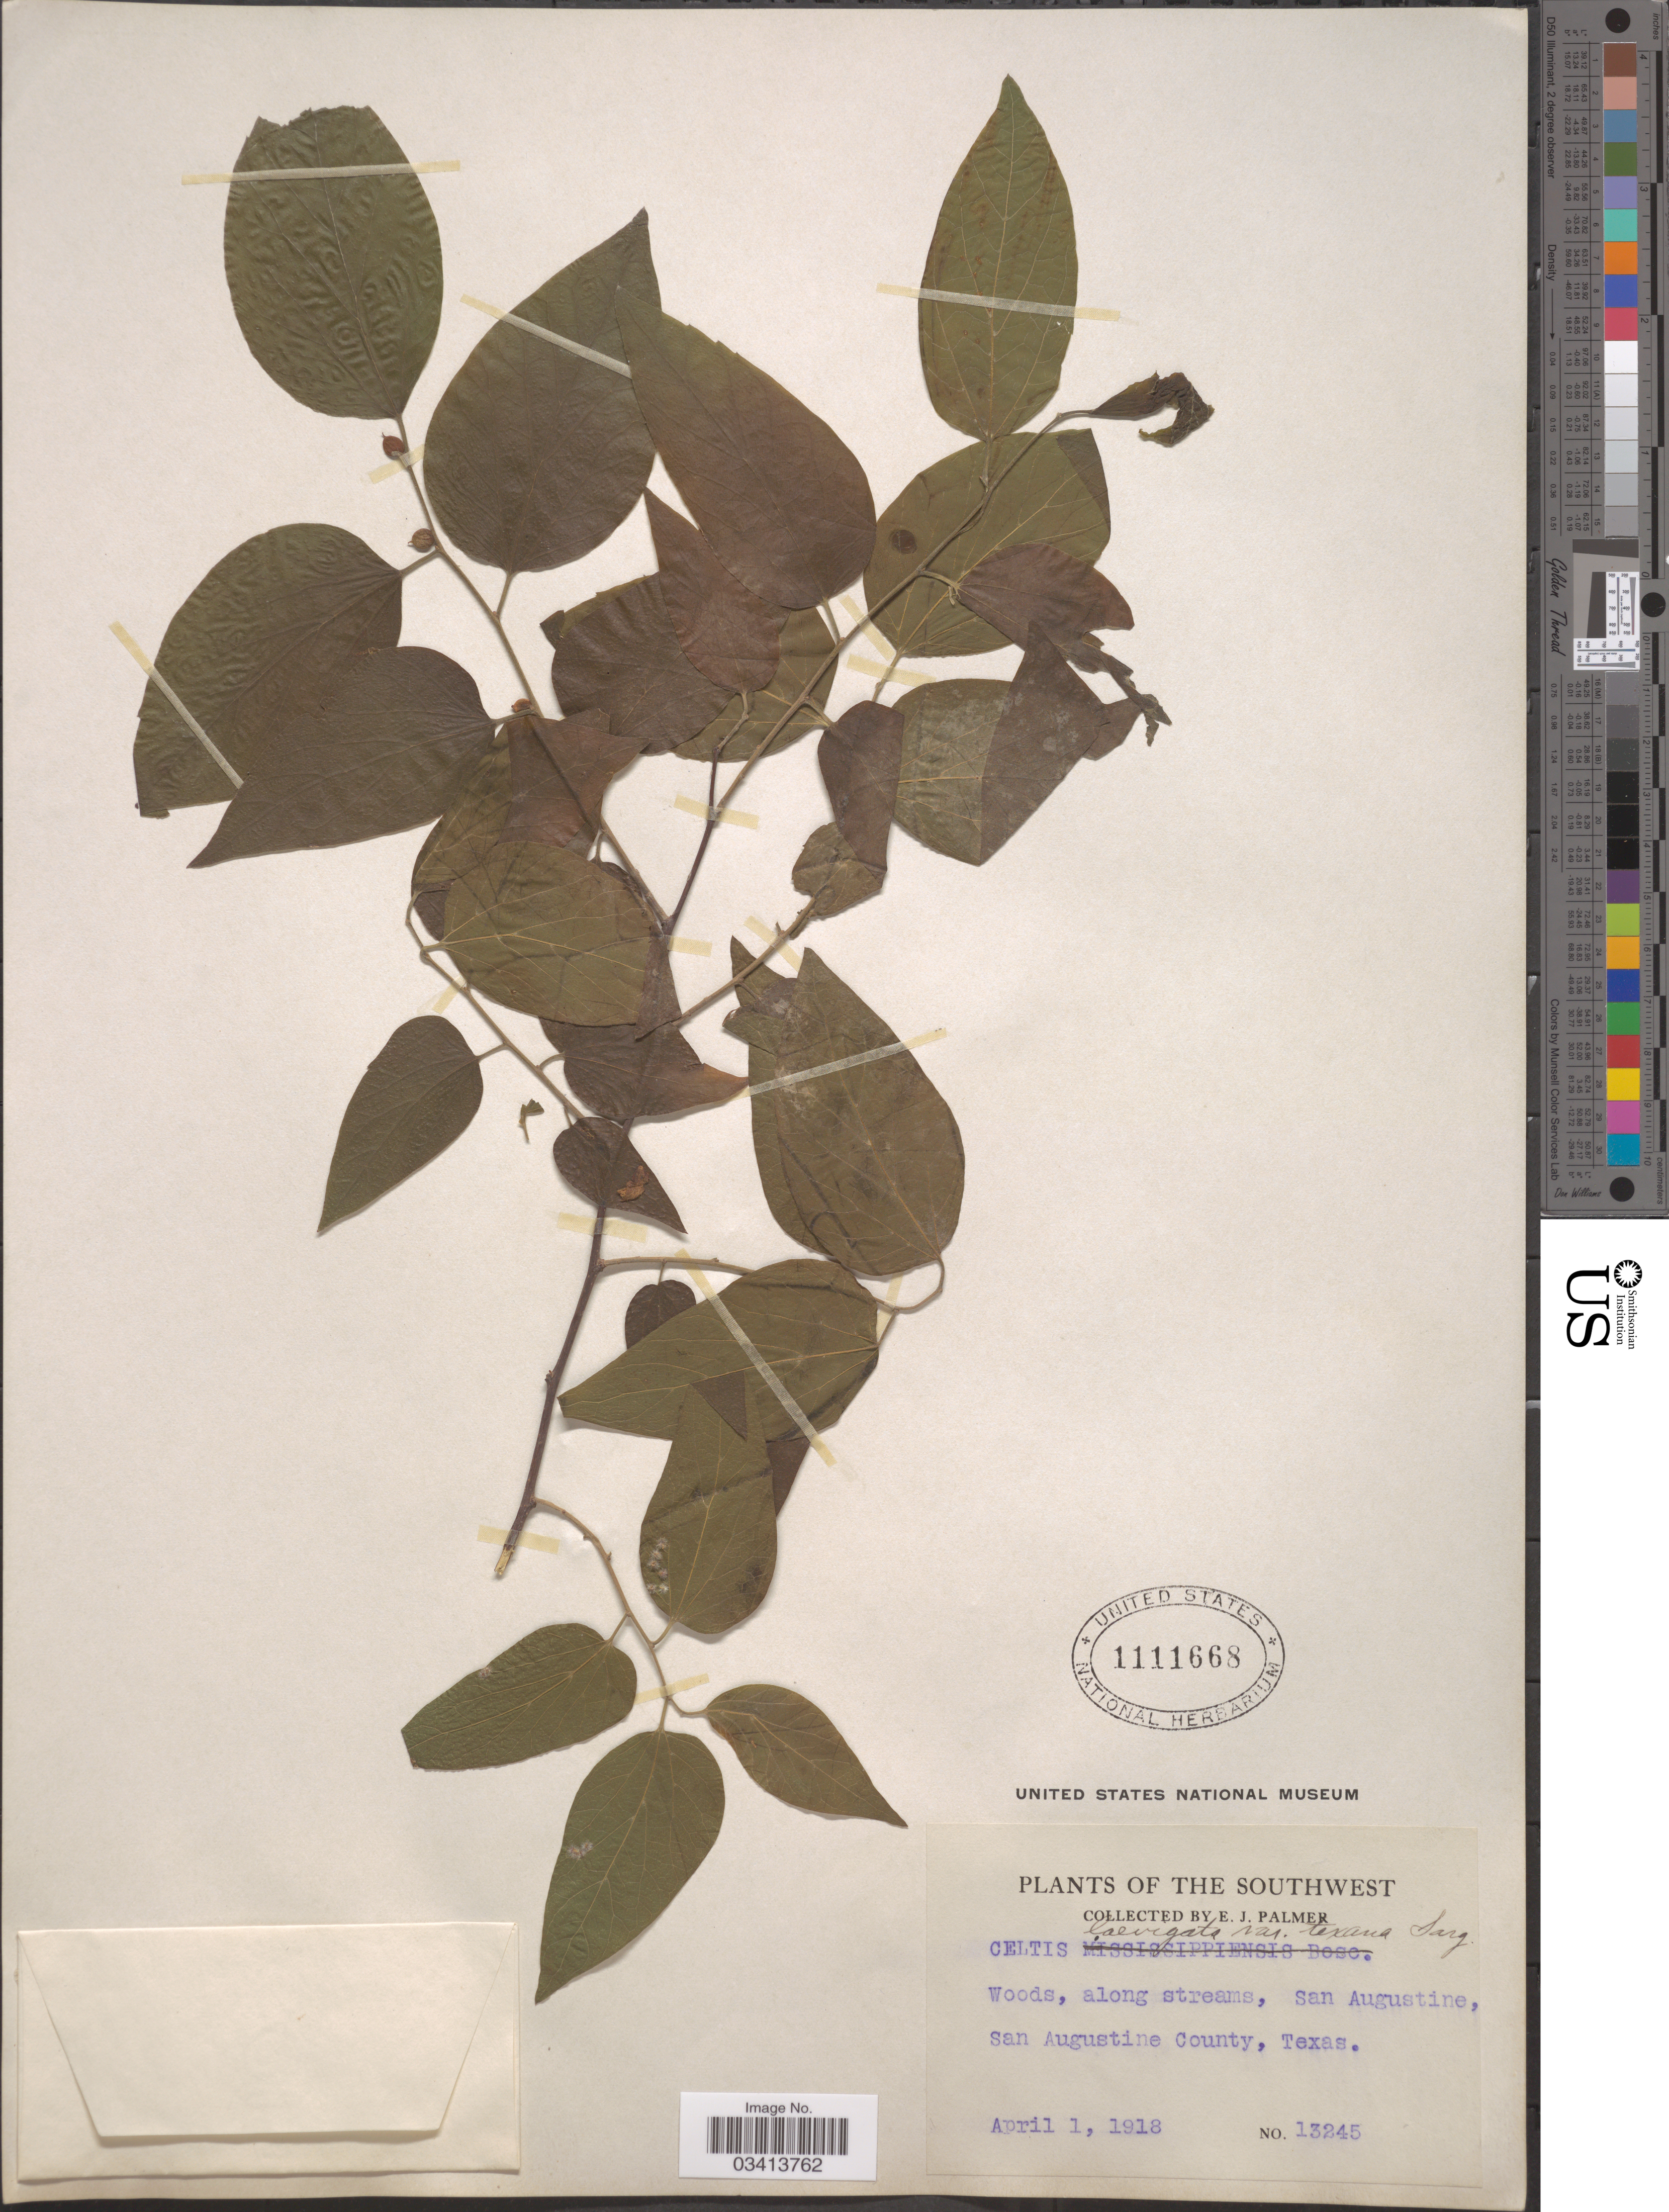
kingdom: Plantae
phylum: Tracheophyta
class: Magnoliopsida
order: Rosales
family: Cannabaceae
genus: Celtis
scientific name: Celtis laevigata var. texana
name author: Sarg.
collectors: E. J. Palmer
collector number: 13245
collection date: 1918-04-01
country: United States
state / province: Texas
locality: The Southwest. Woods, along streams, San Augustine, San Augustine County.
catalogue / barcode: US 1111668